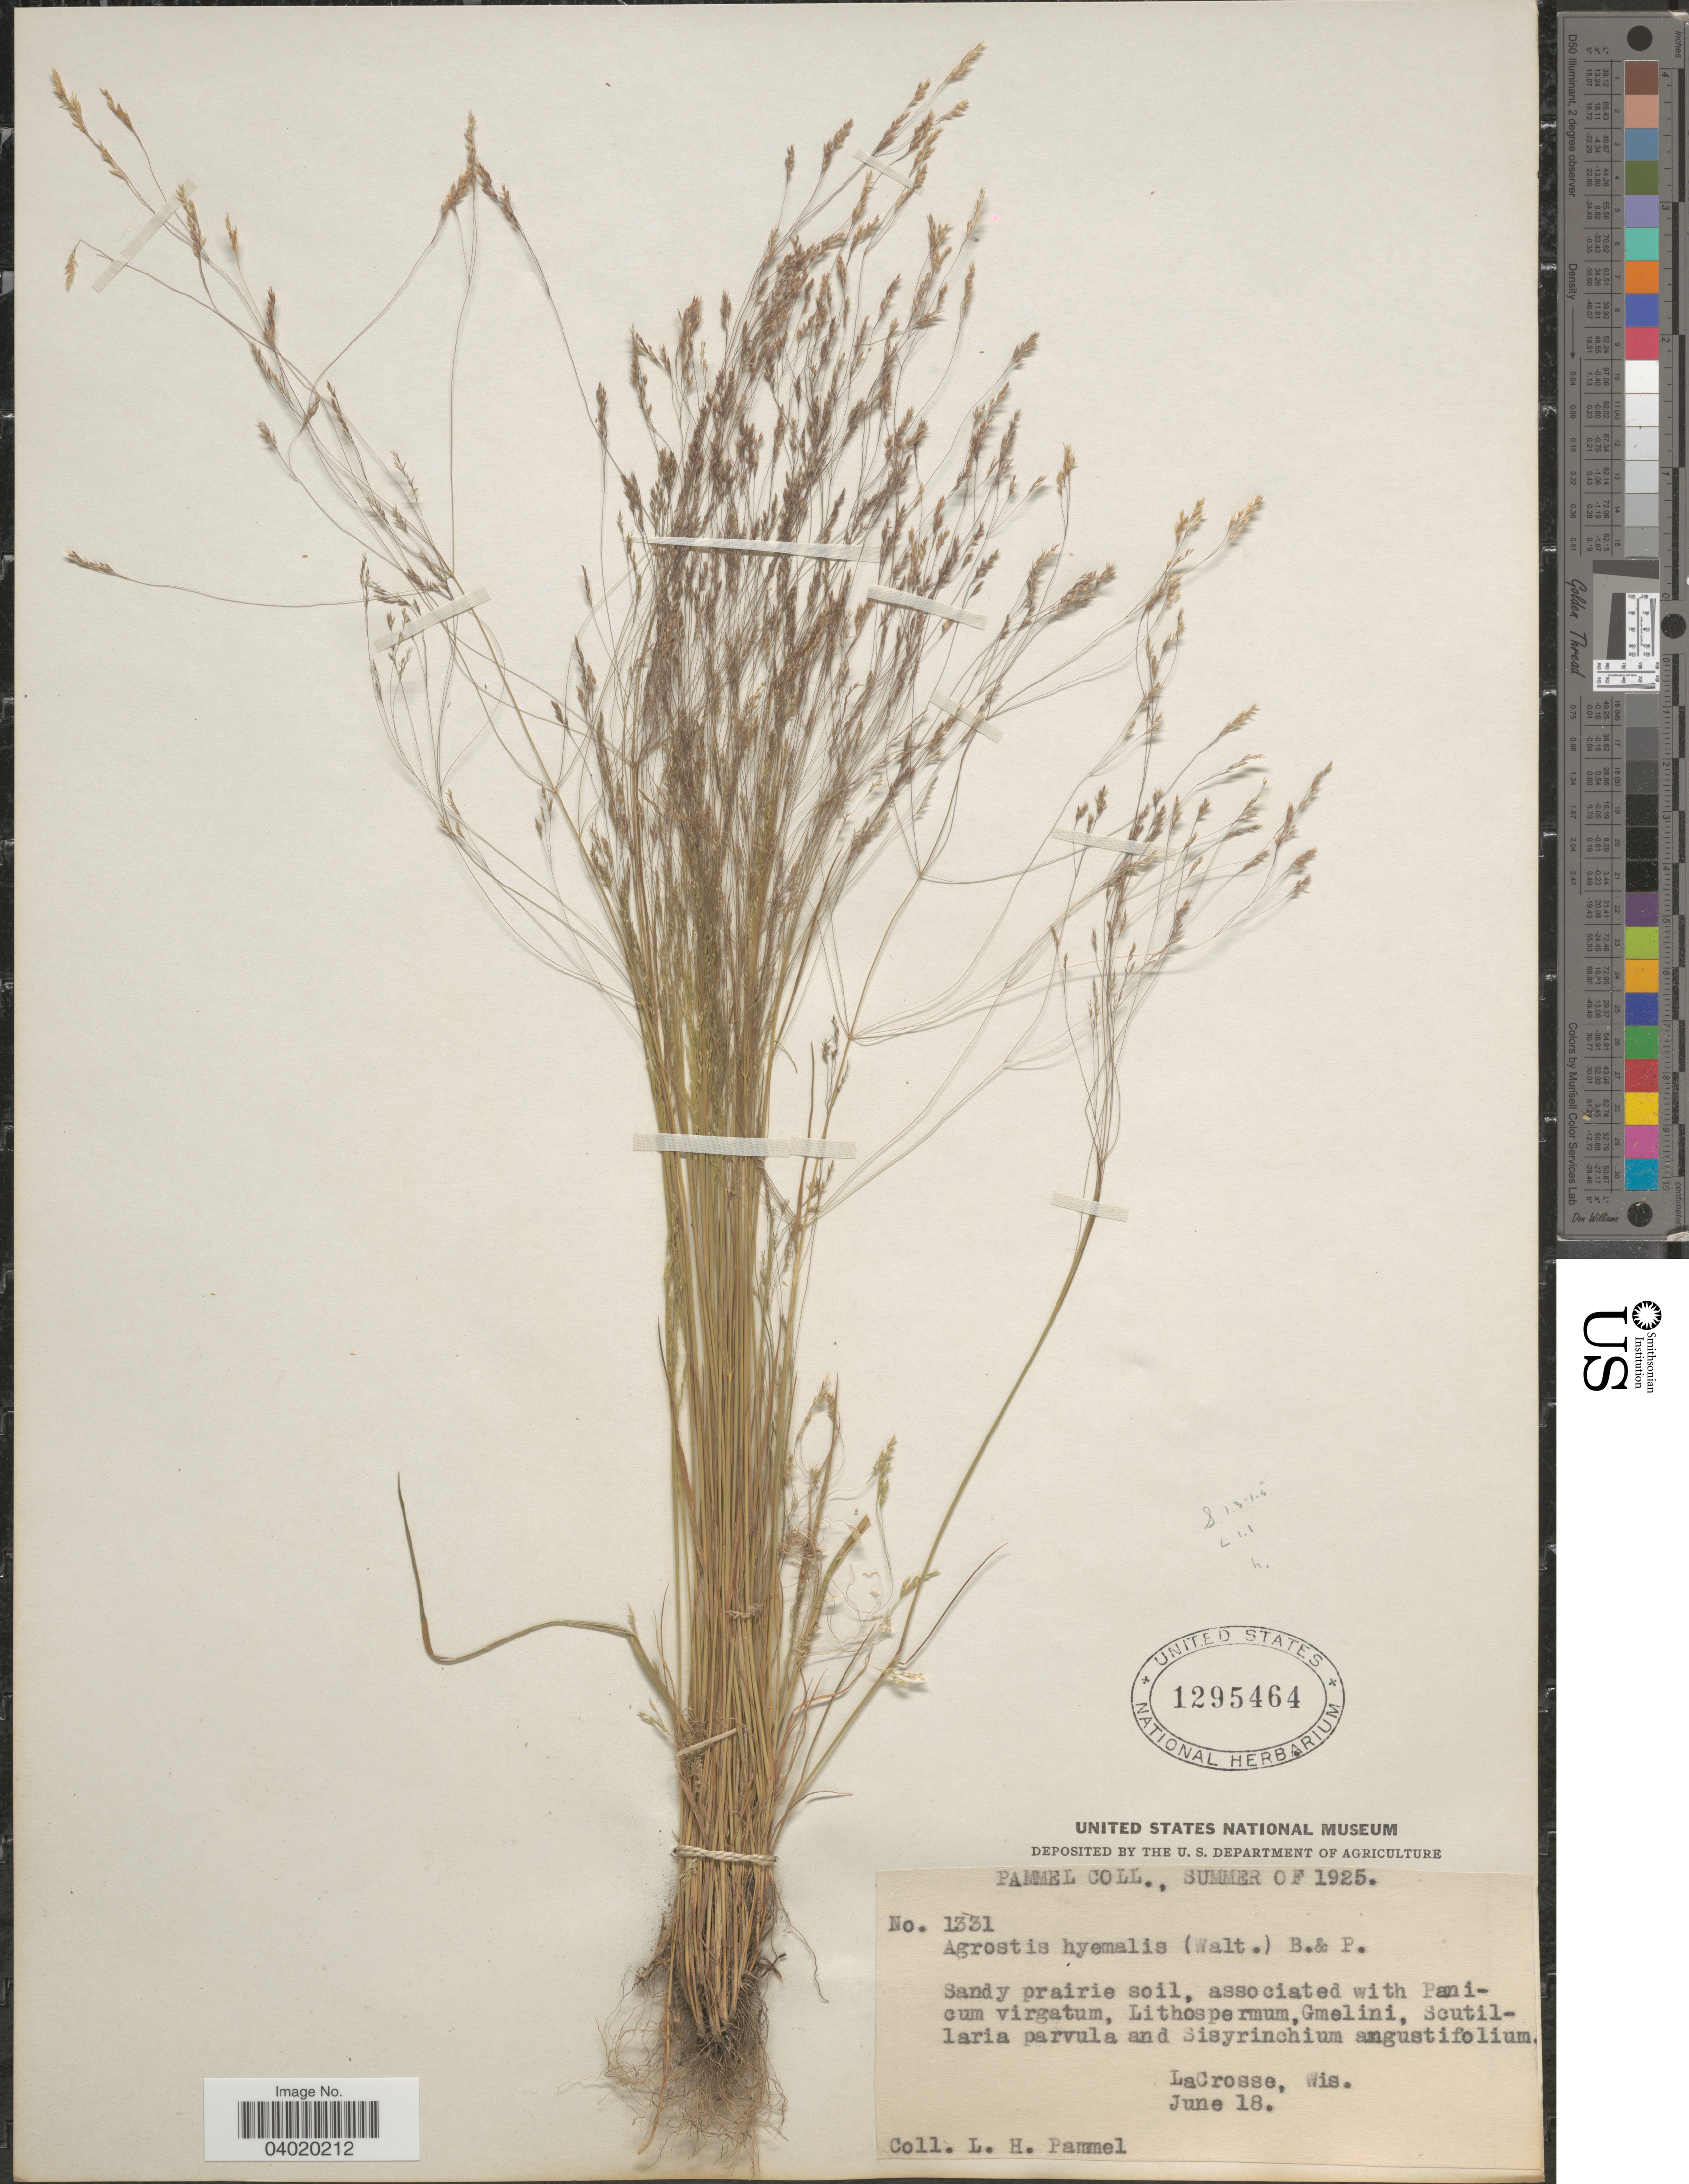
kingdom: Plantae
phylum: Tracheophyta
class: Liliopsida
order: Poales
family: Poaceae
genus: Agrostis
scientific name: Agrostis hyemalis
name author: (Walter) Britton et al.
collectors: L. Pammel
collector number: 1331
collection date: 1925-06-18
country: United States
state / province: Wisconsin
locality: LaCrosse.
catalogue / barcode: US 1295464